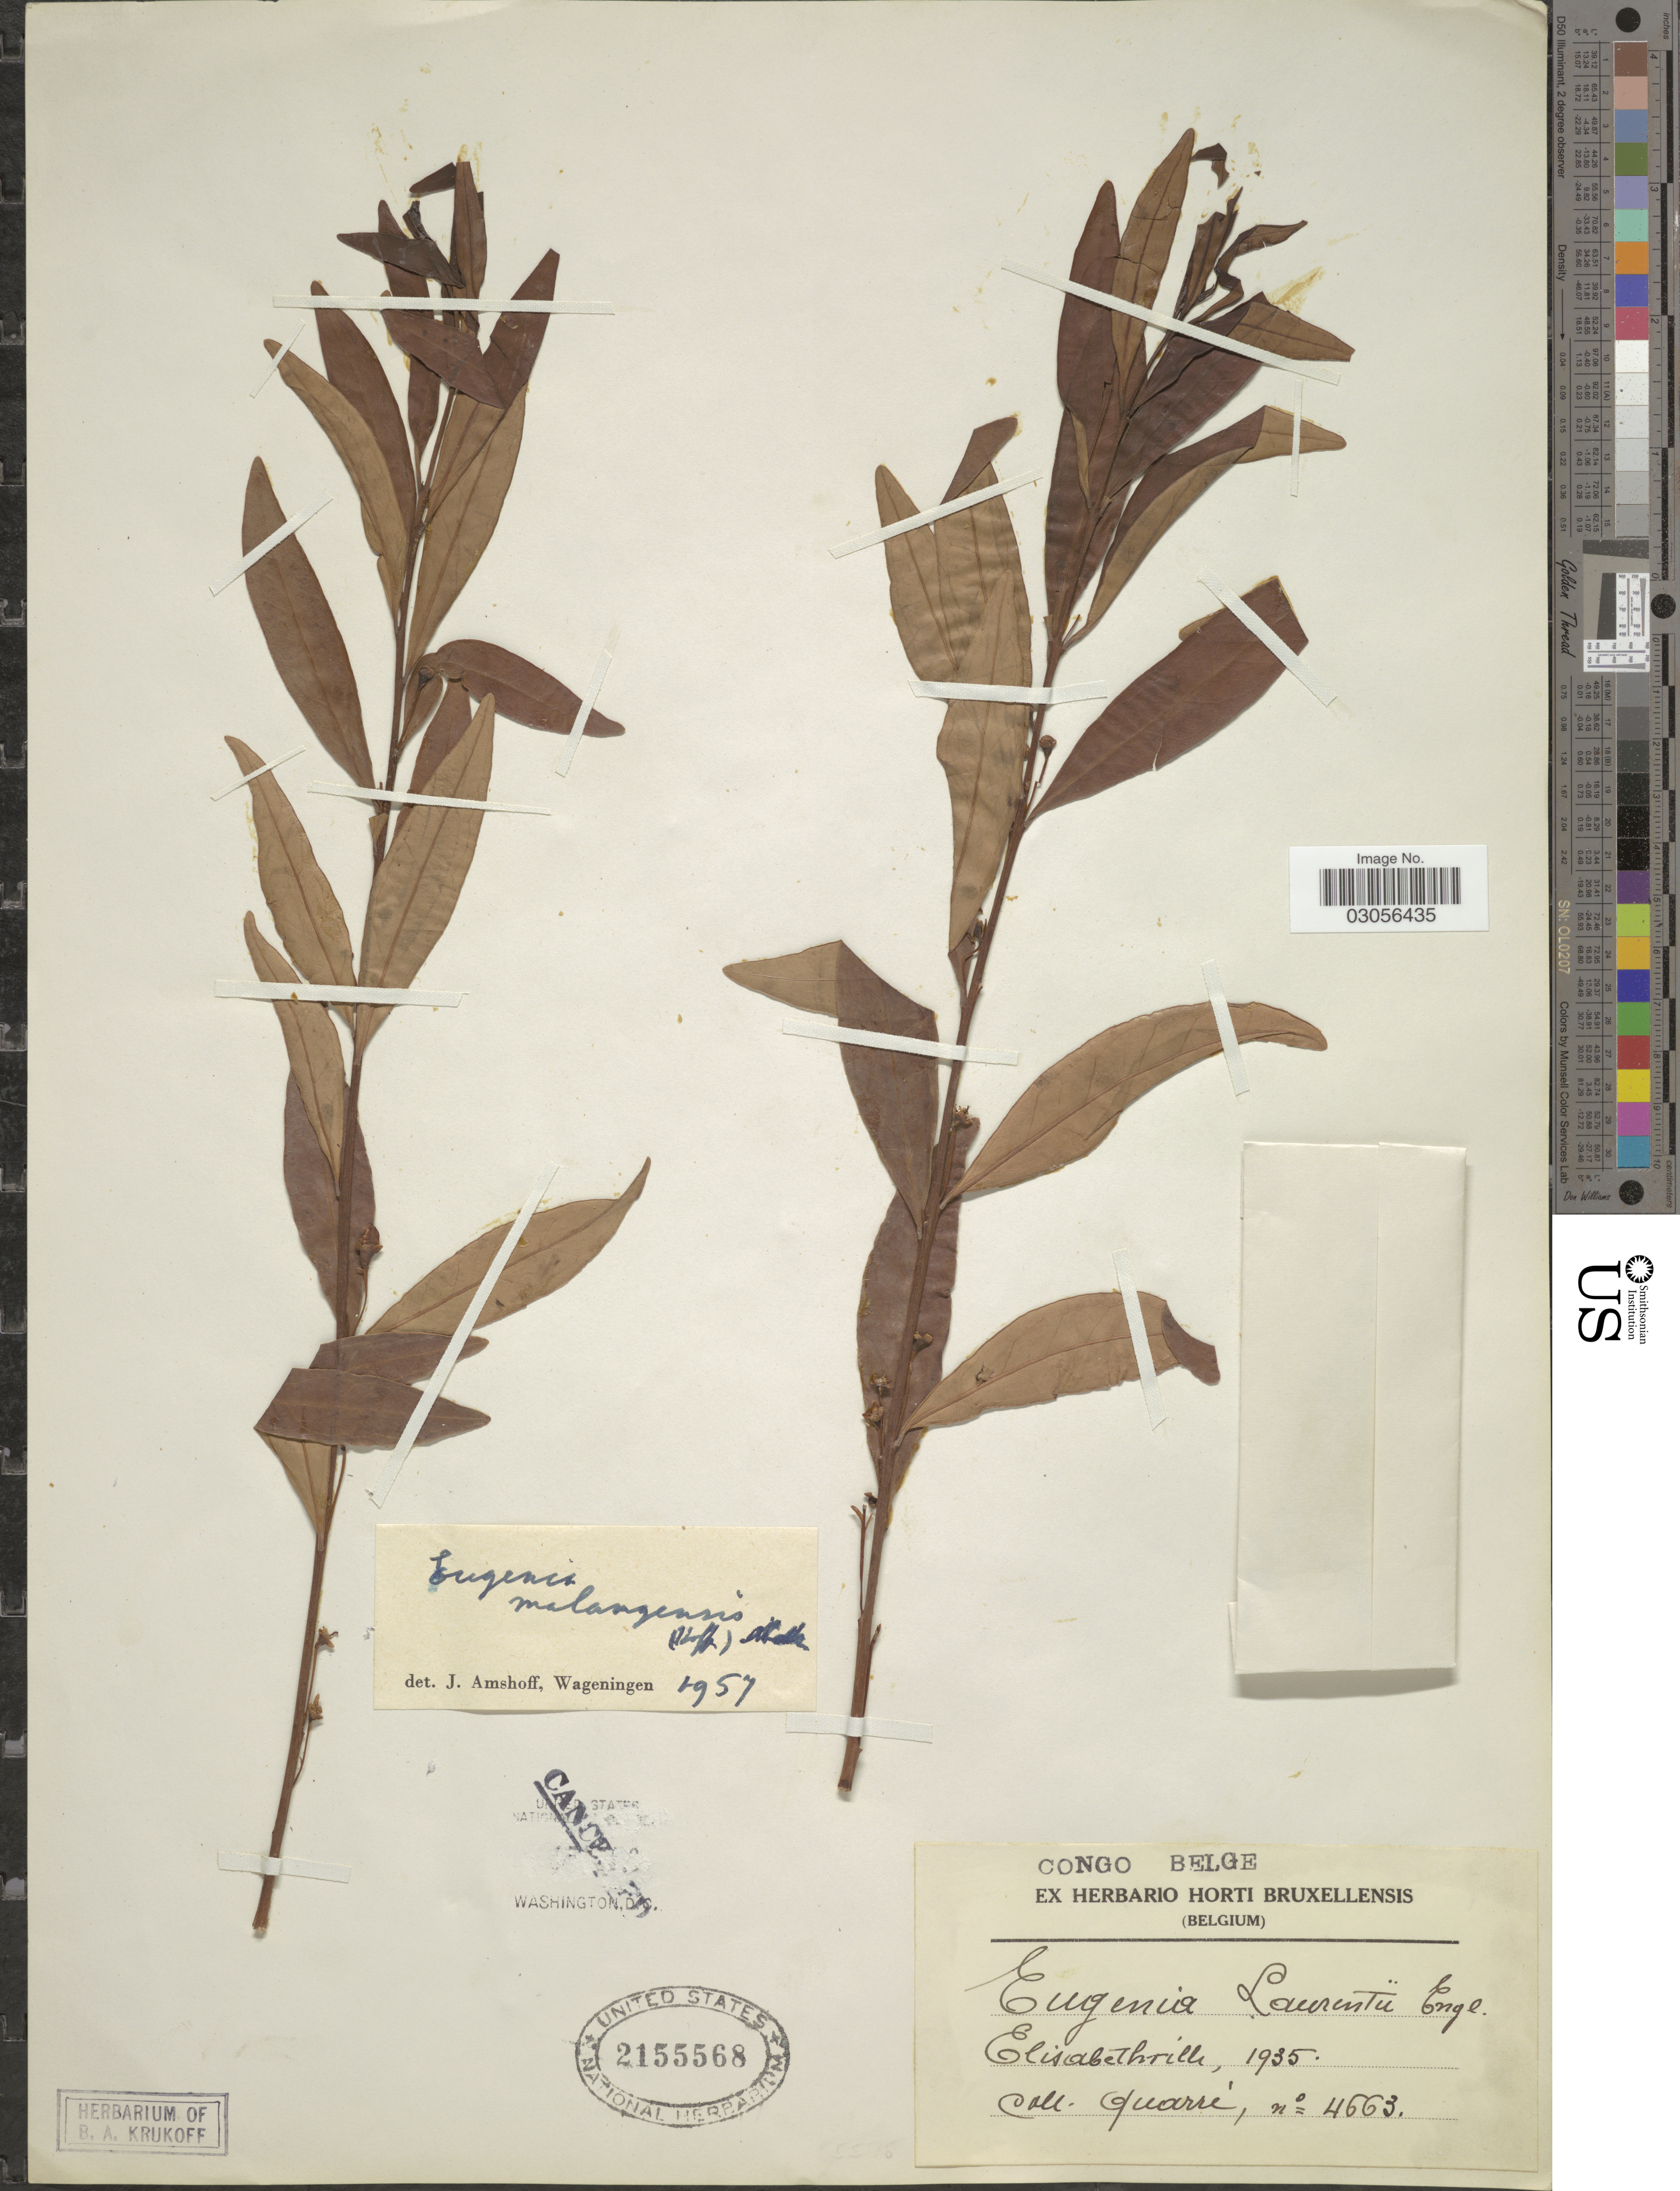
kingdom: Plantae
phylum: Tracheophyta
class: Magnoliopsida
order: Myrtales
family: Myrtaceae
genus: Eugenia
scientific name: Eugenia malangensis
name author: Urb. & Ekman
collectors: -. Quarre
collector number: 4663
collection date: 1935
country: Congo, Democratic Republic of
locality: Congo Belge, Elisabethville.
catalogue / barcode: US 2155568